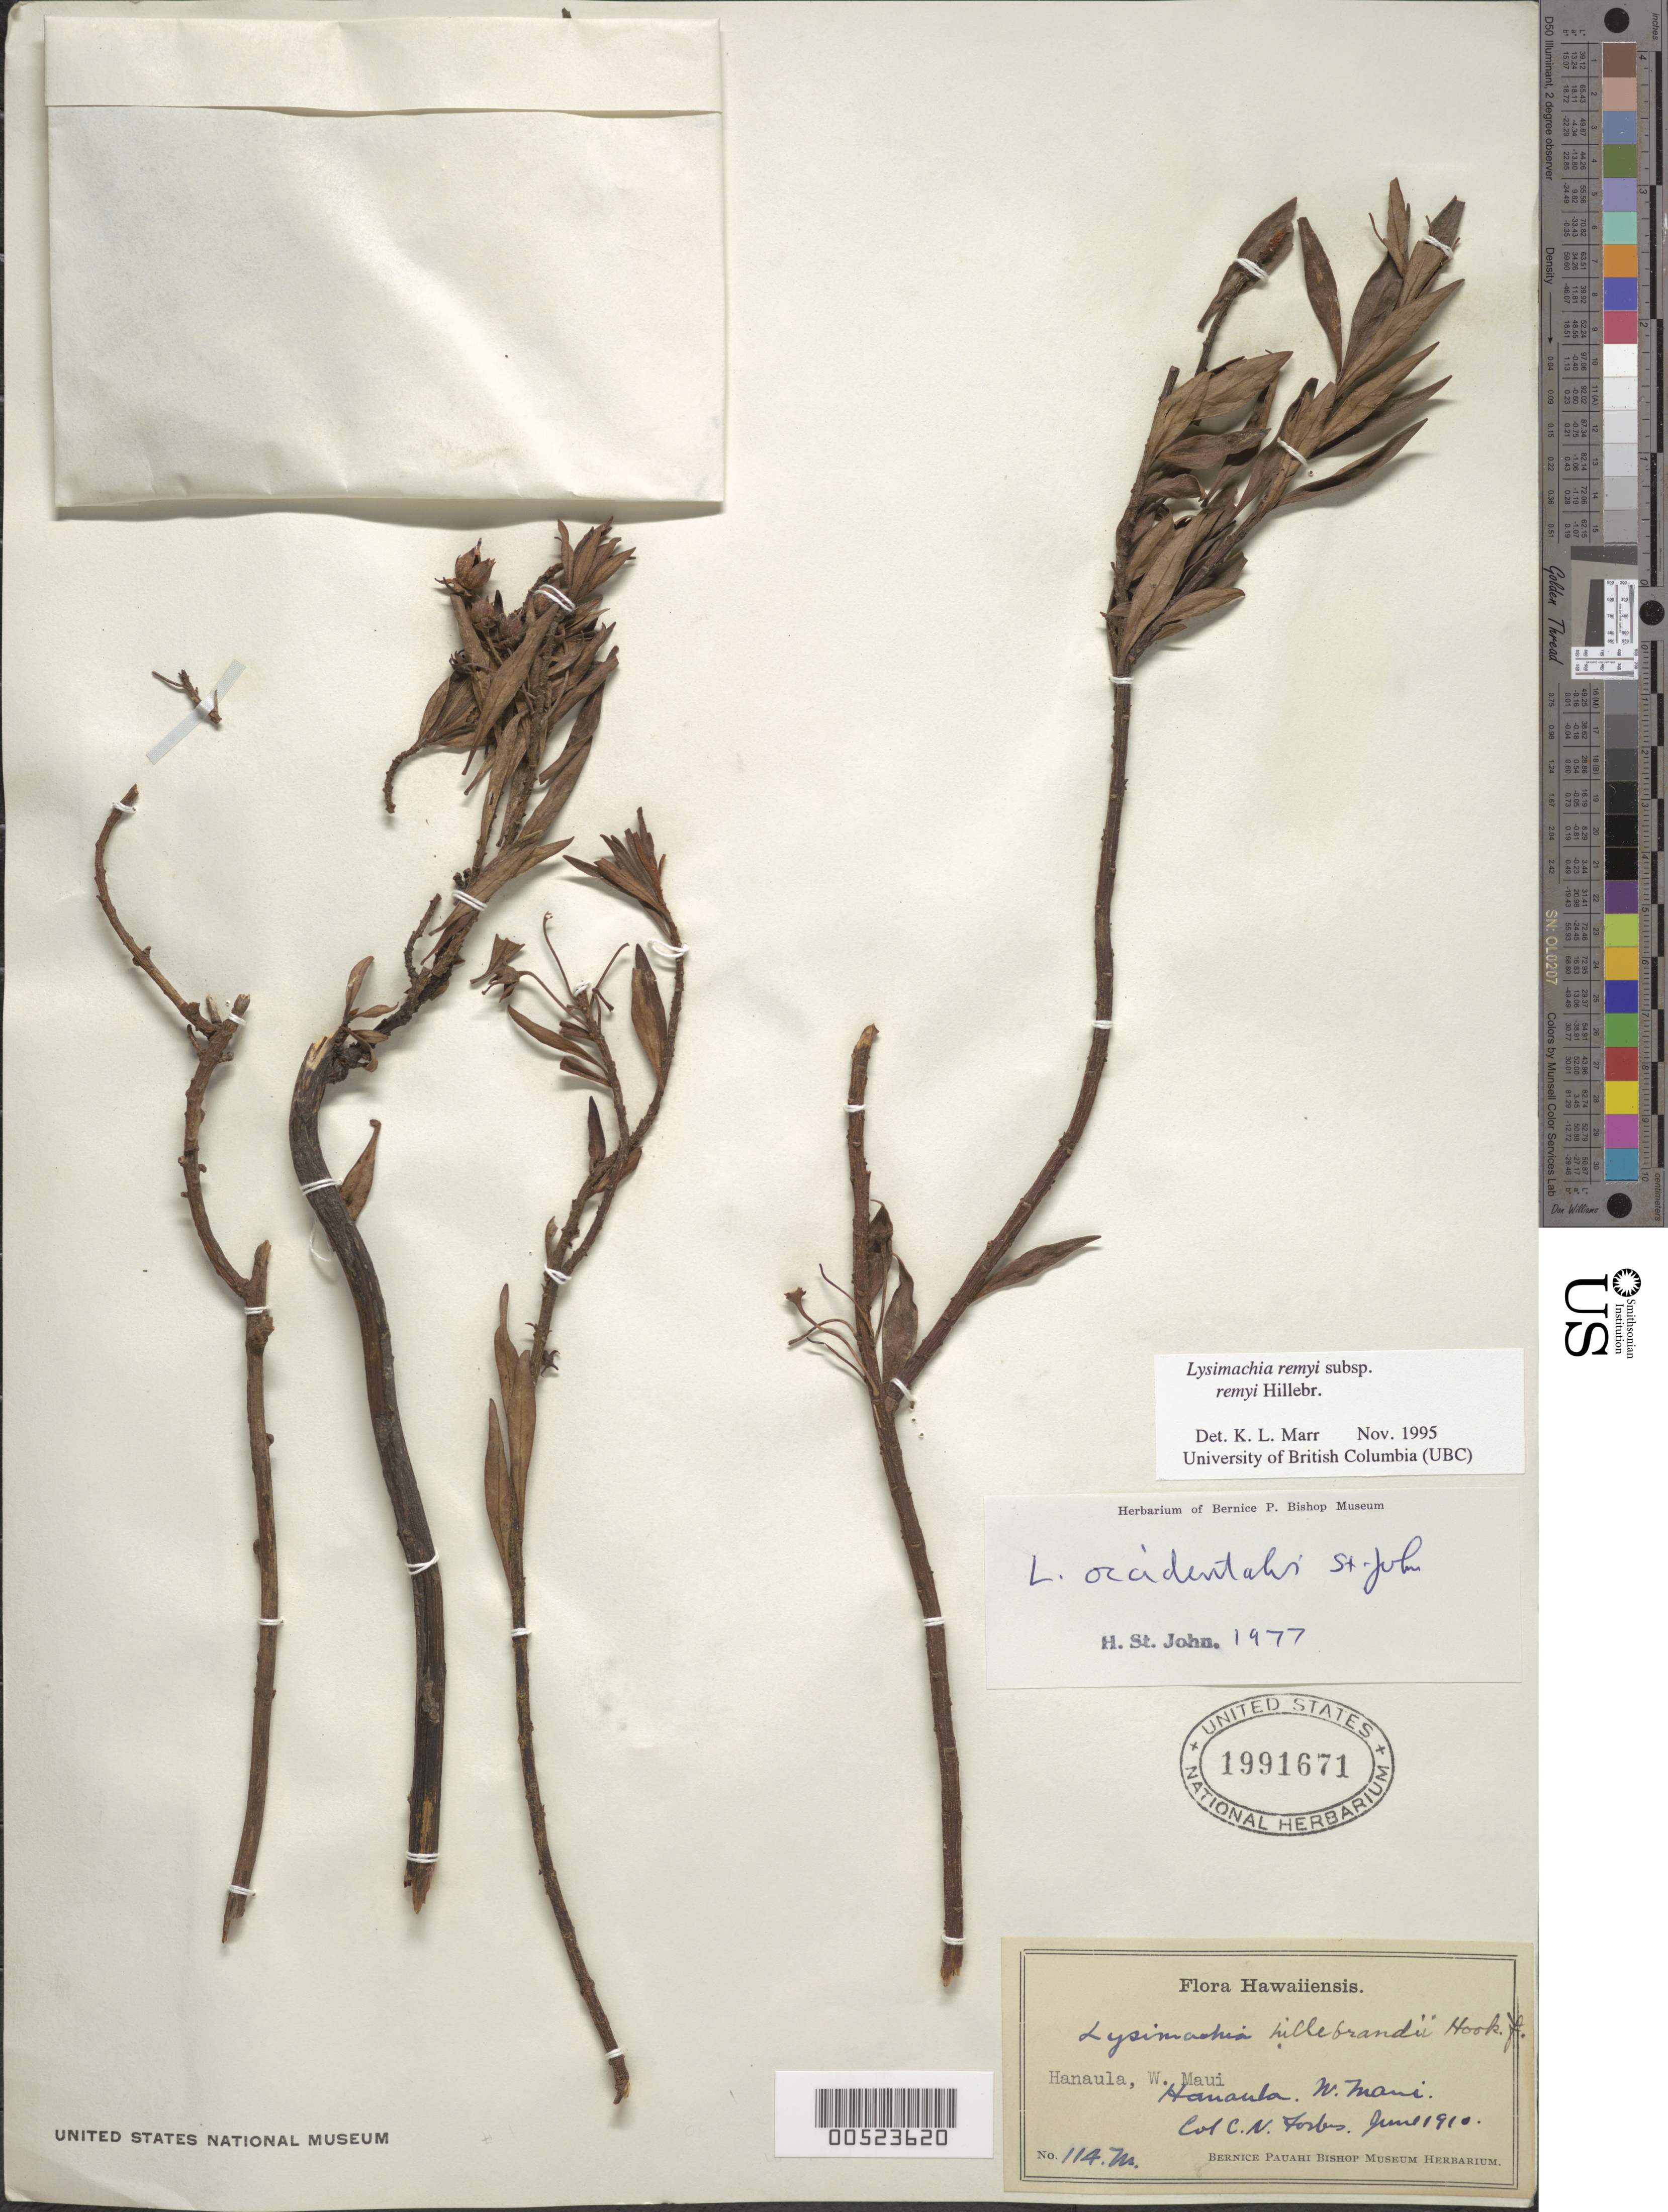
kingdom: Plantae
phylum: Tracheophyta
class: Magnoliopsida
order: Ericales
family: Primulaceae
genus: Lysimachia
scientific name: Lysimachia remyi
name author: Hillebr.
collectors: C. N. Forbes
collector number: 114.M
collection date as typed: Jun 1910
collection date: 1910-06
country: United States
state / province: Hawaii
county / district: Maui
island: Maui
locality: W Maui, Hanaula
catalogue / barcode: US 1991671